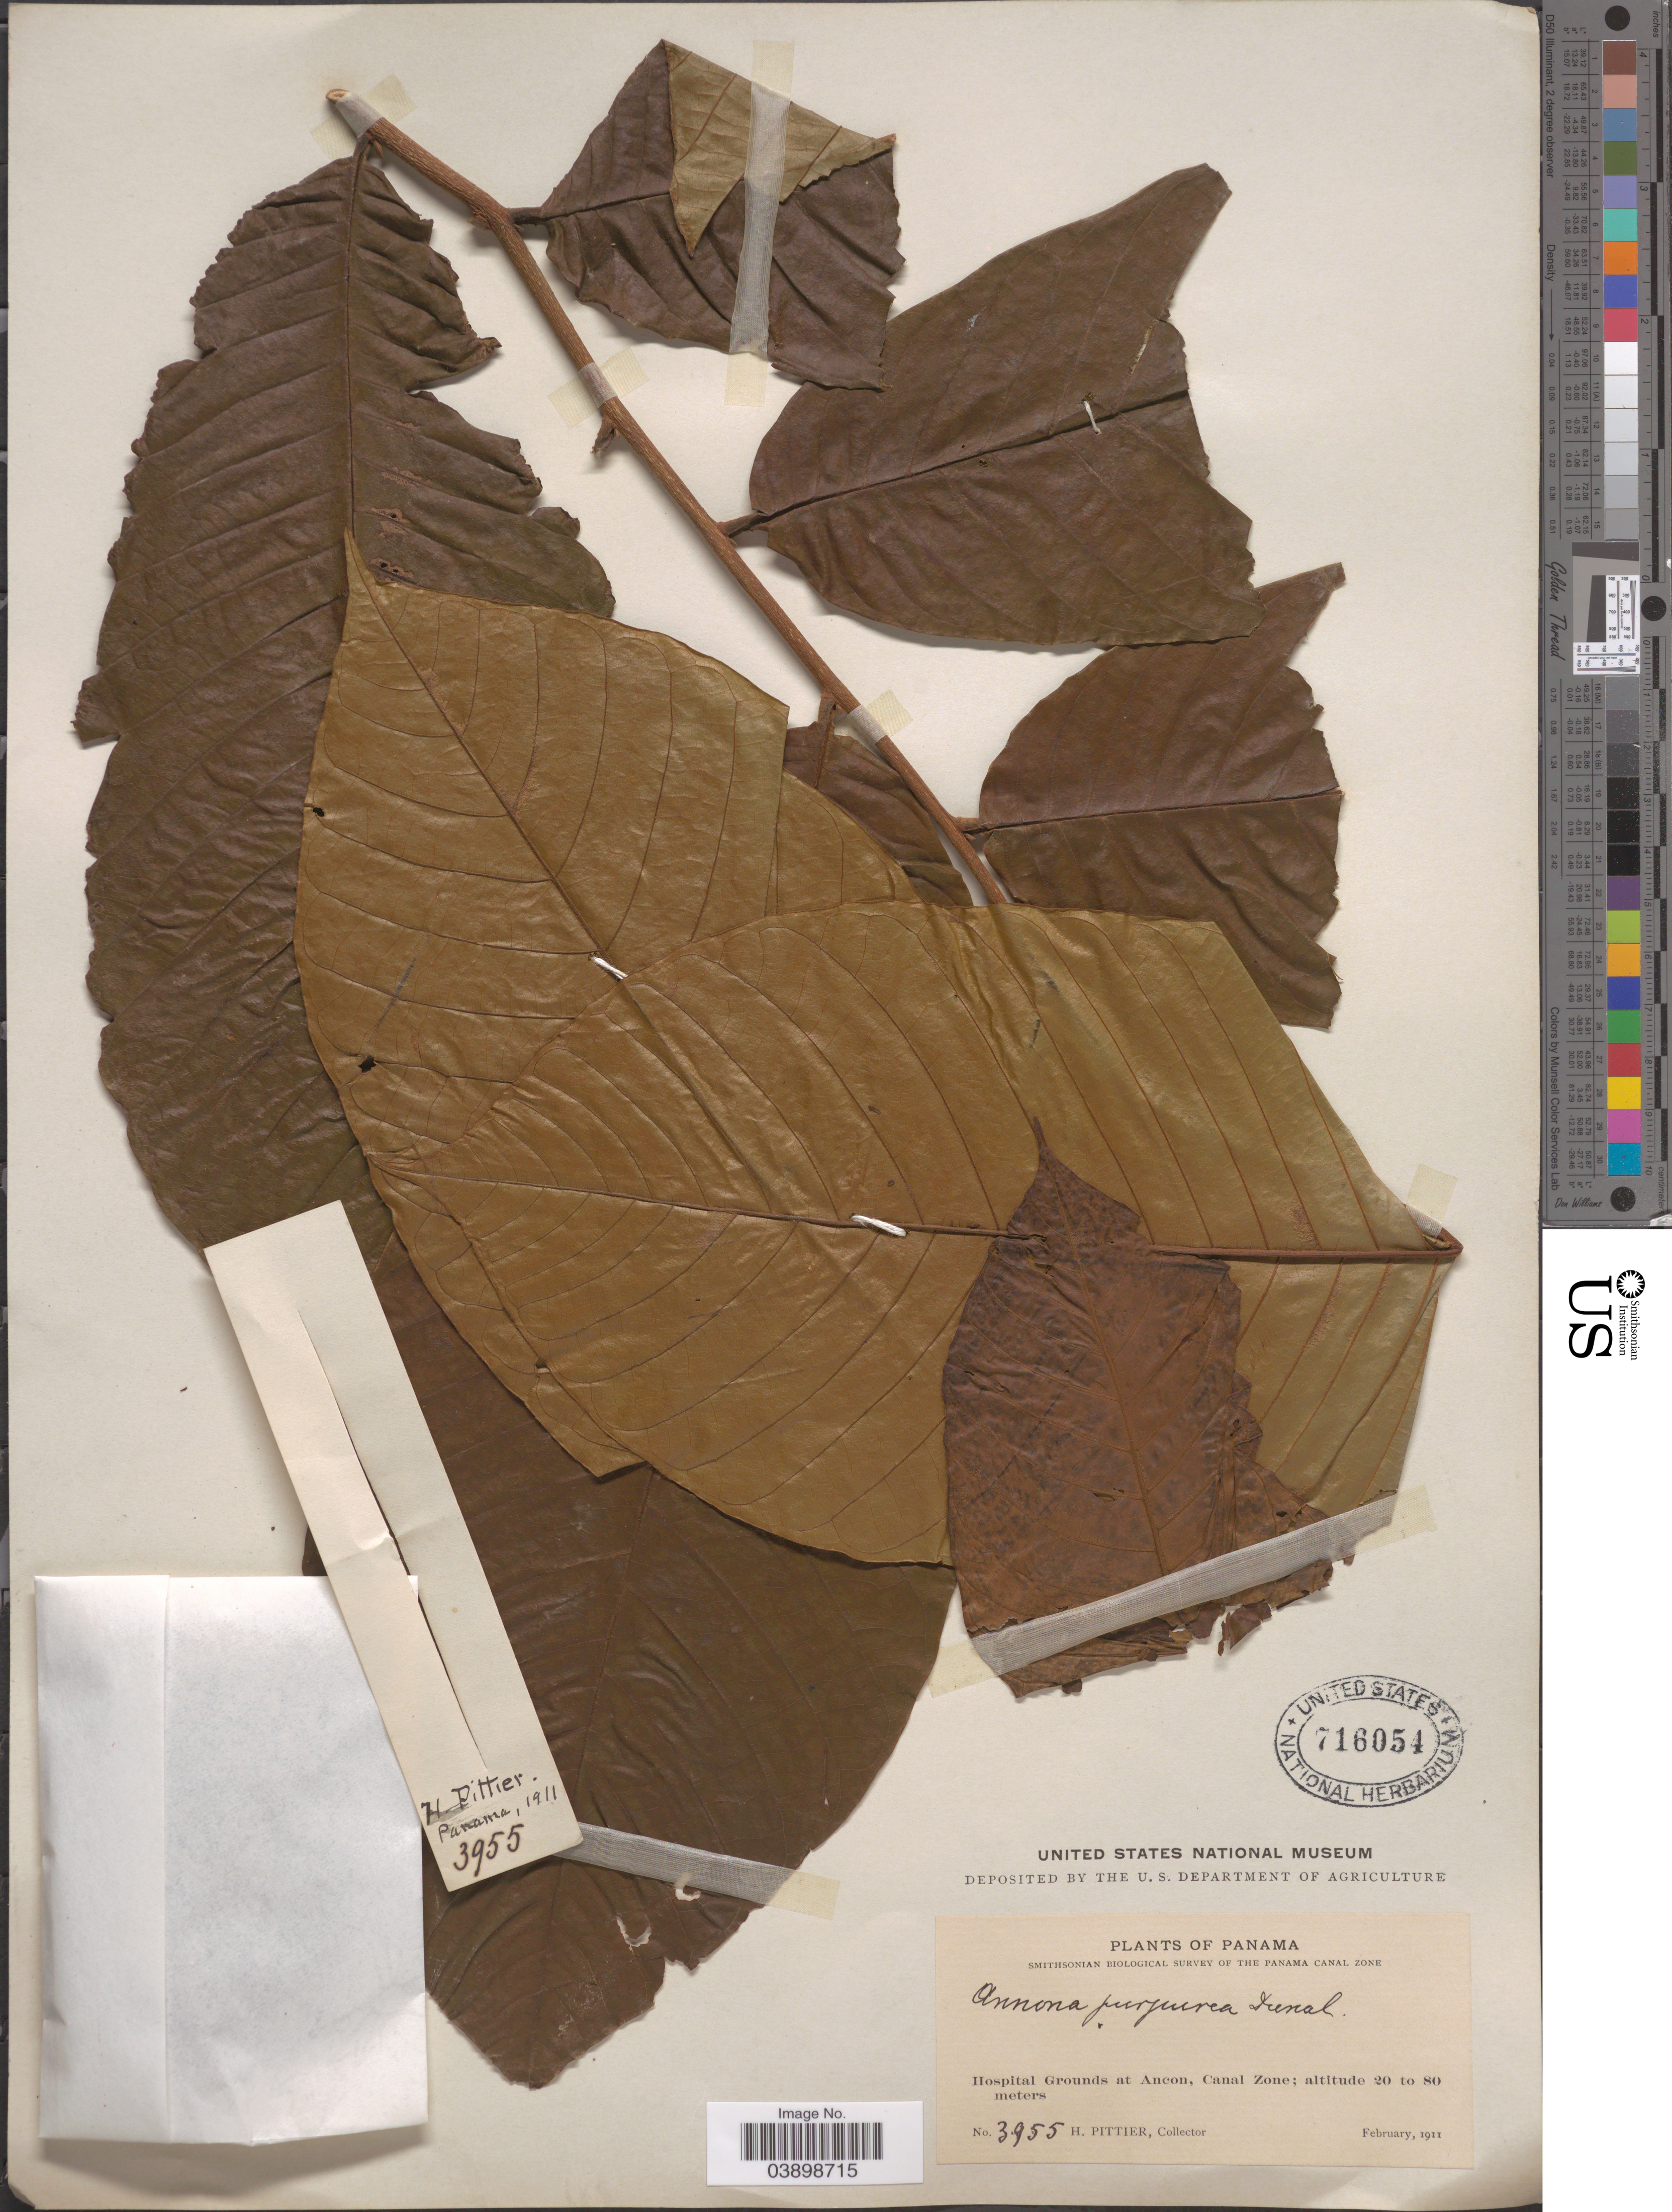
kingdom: Plantae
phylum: Tracheophyta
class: Magnoliopsida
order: Magnoliales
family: Annonaceae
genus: Annona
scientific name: Annona purpurea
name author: Moc. & Sessé ex Dunal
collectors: H. F. Pittier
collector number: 3955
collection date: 1911-02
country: Panama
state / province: Colón / Panamá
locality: The Panama Canal Zone. Hospital Grounds at Ancon, Canal Zone.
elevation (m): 20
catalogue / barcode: US 716054